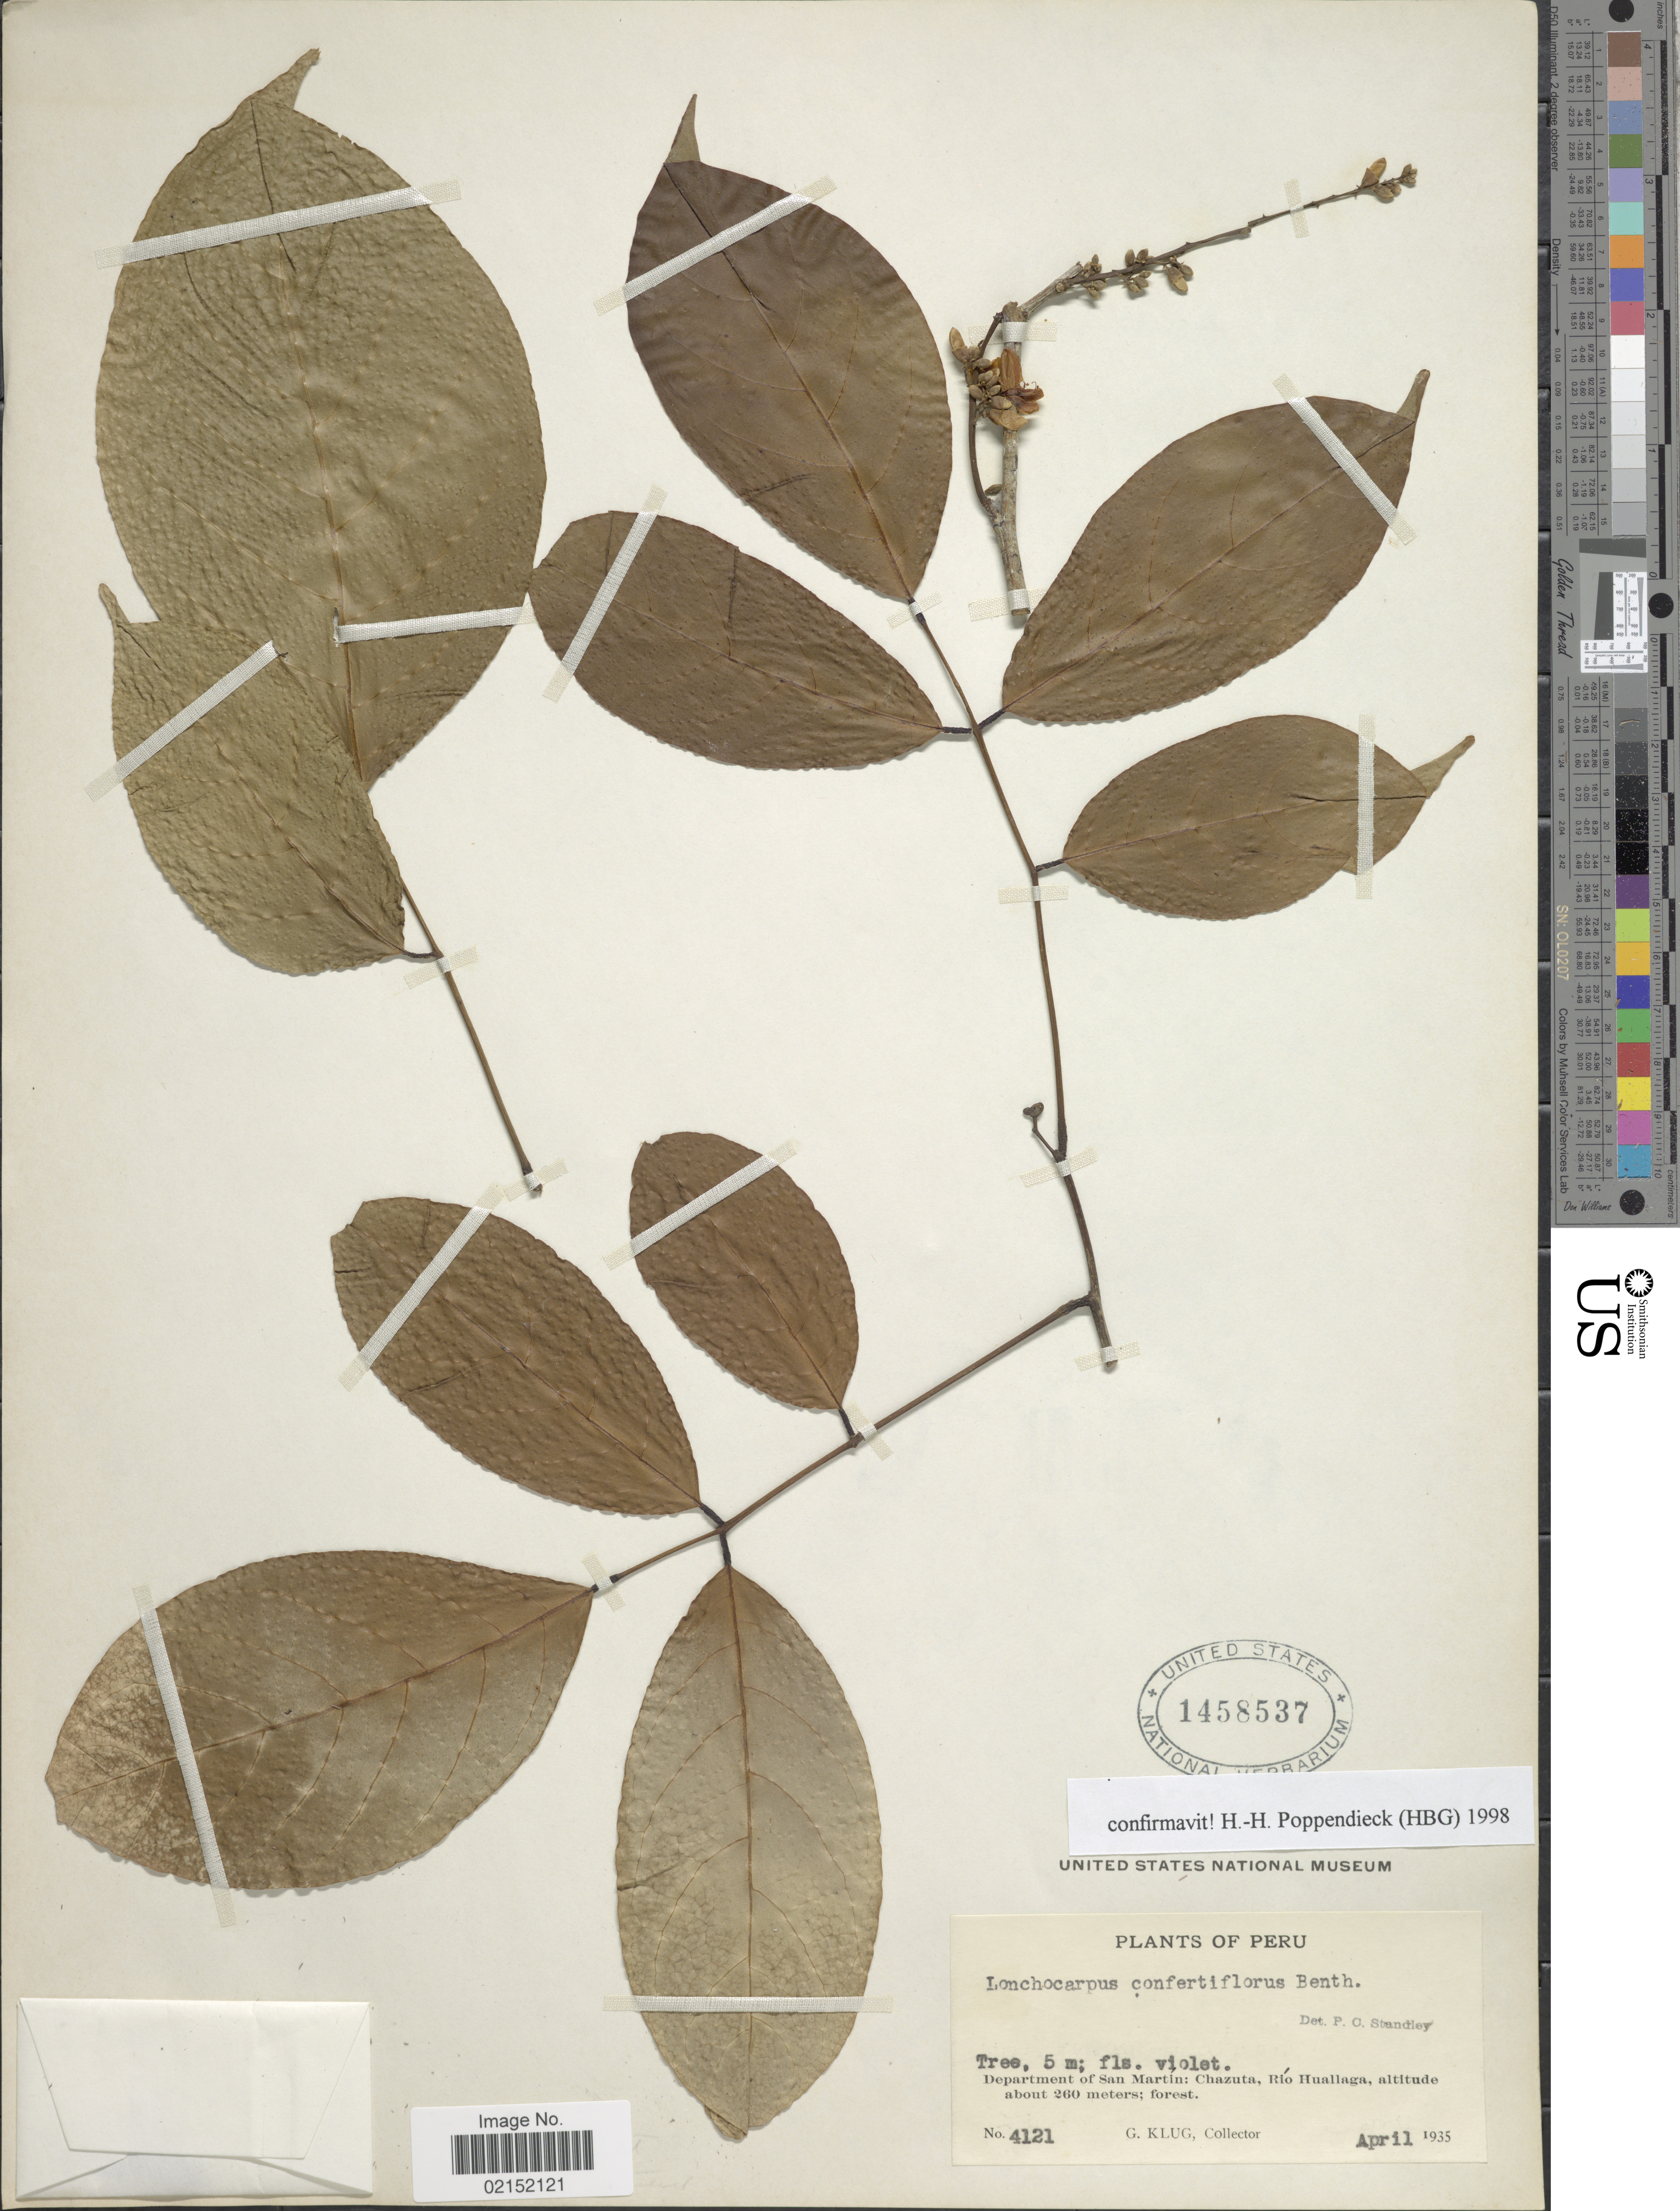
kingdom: Plantae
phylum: Tracheophyta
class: Magnoliopsida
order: Fabales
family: Fabaceae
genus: Lonchocarpus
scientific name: Lonchocarpus confertiflorus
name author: Benth.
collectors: G. Klug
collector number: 4121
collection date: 1935-04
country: Peru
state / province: San Martín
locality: Department of San Martin: Chazuta, Rio Huallaga.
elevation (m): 260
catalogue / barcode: US 1458537